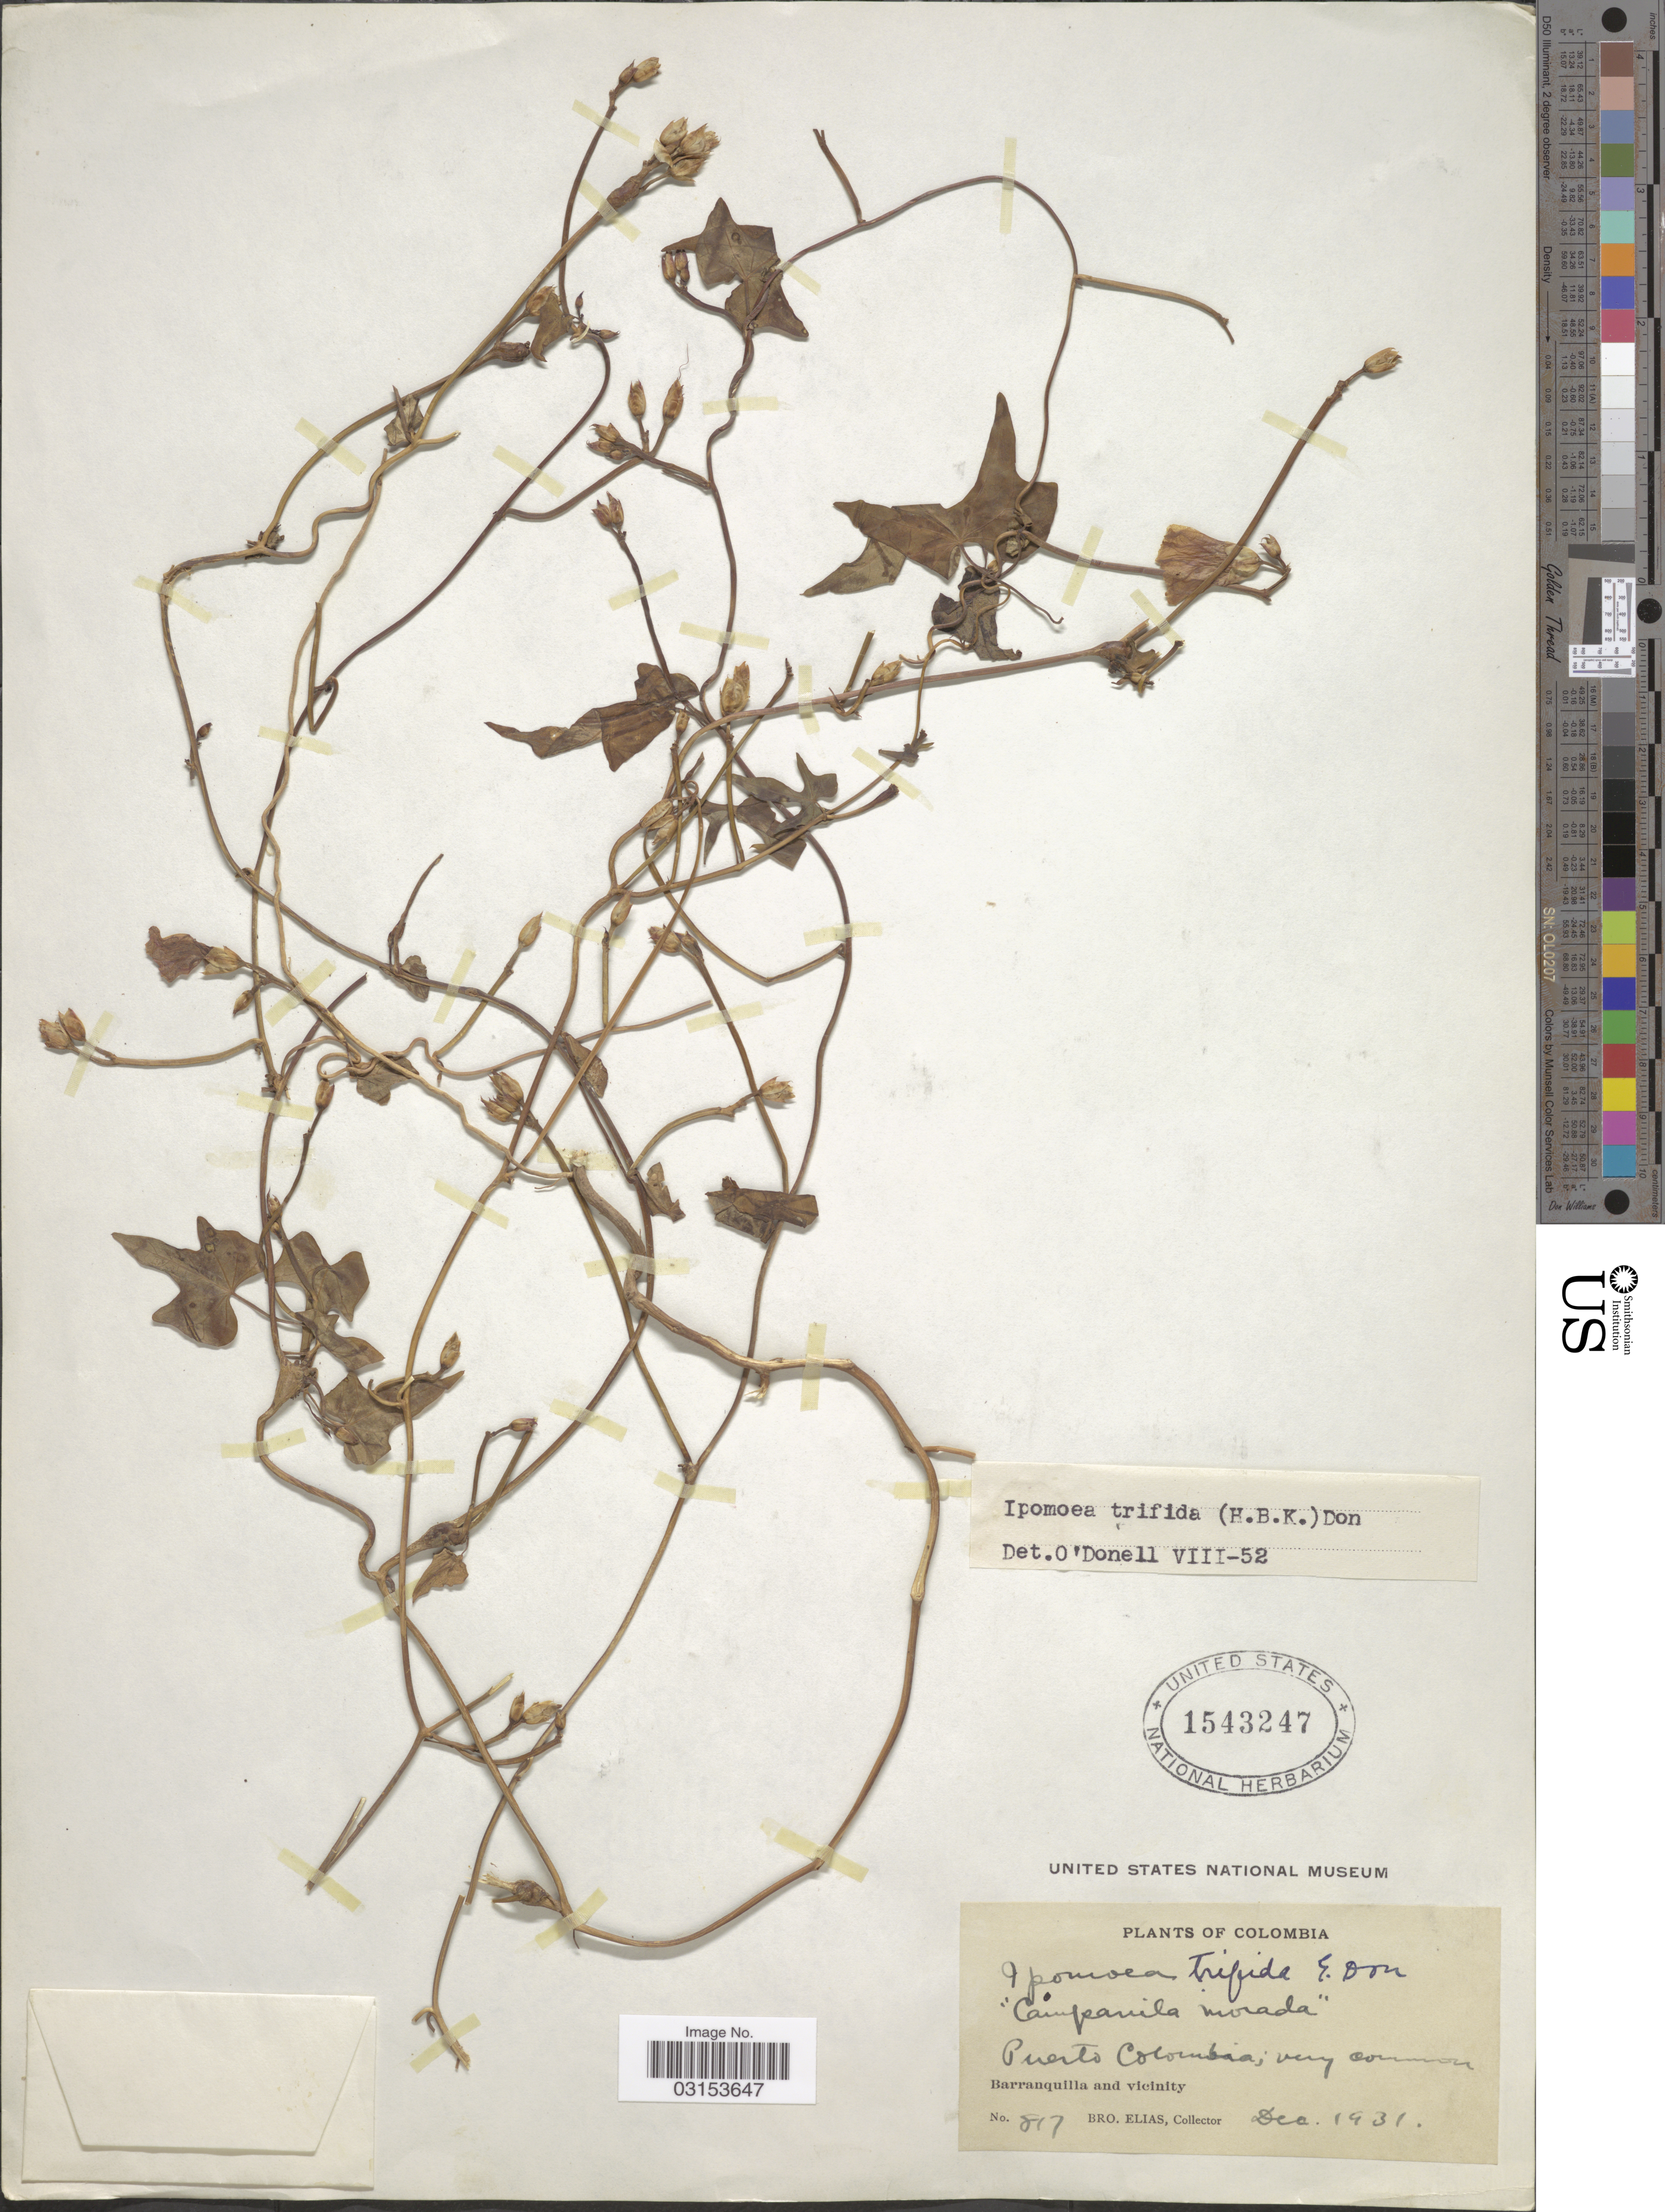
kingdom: Plantae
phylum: Tracheophyta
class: Magnoliopsida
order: Solanales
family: Convolvulaceae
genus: Ipomoea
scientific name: Ipomoea trifida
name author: (Kunth) G. Don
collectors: Bro. Elias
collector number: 817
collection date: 1931-12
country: Colombia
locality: Puerto Colombia. Barranquilla and vicinity.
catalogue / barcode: US 1543247